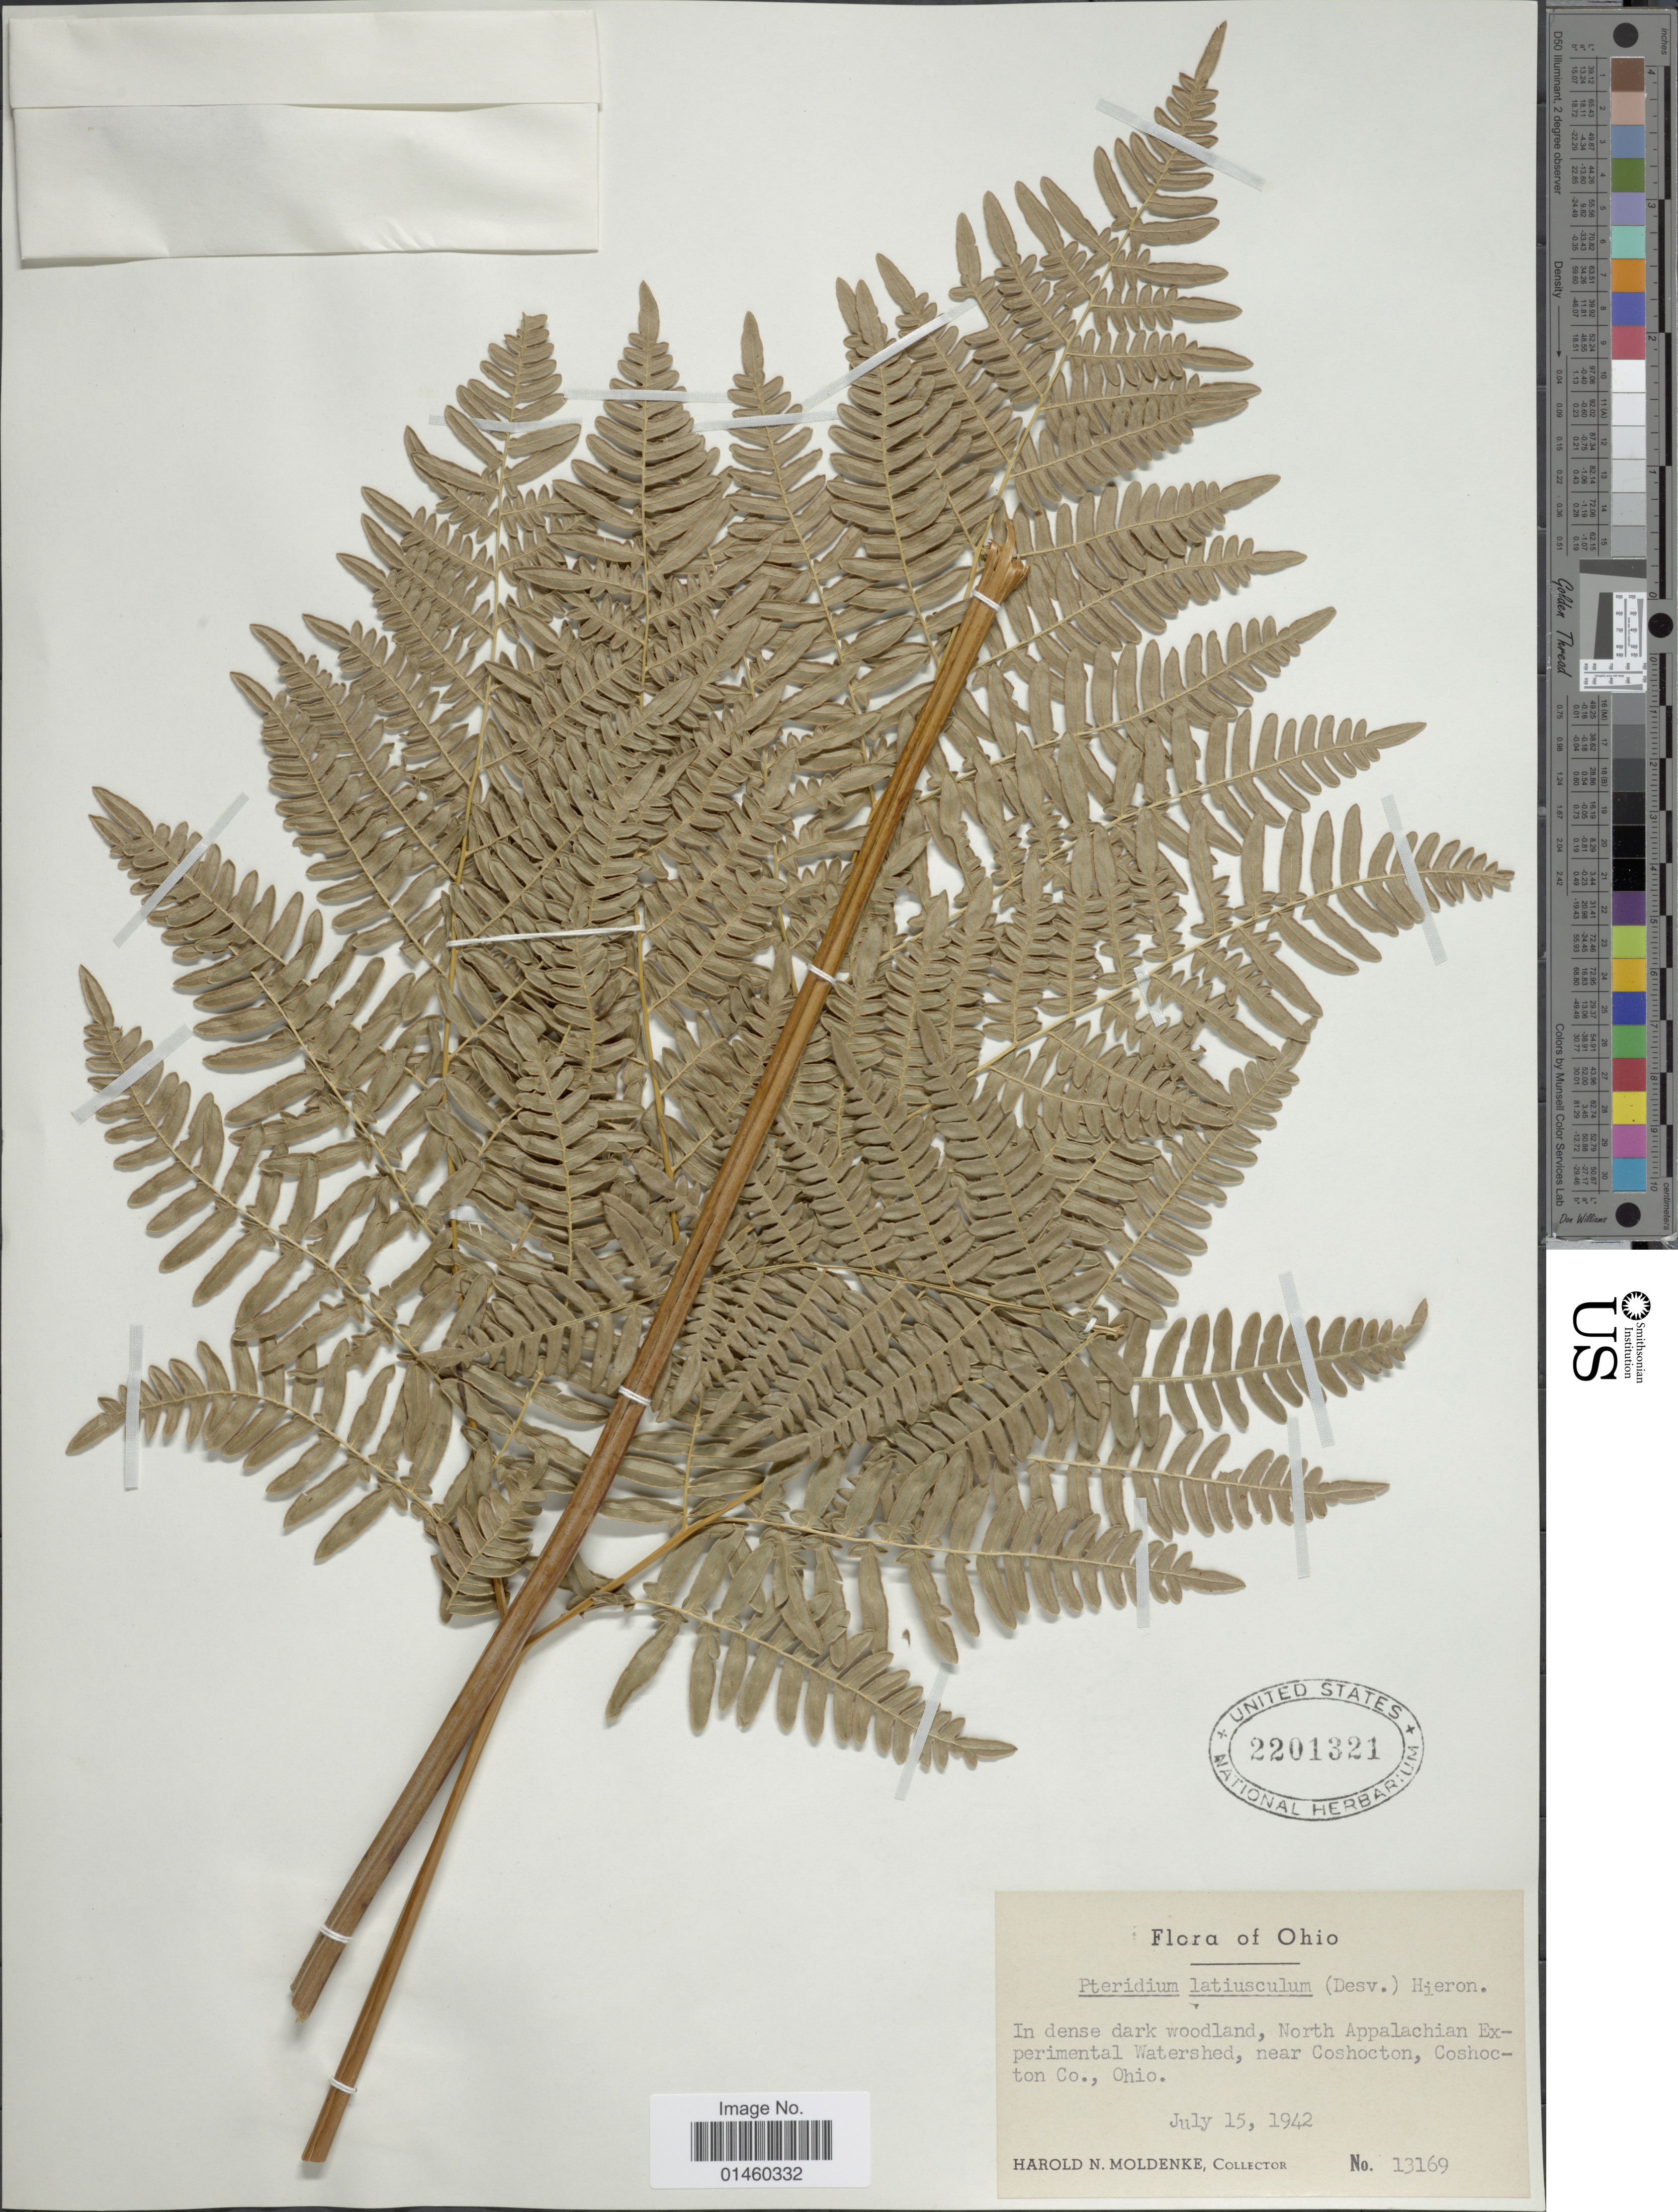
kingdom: Plantae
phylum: Tracheophyta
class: Polypodiopsida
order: Polypodiales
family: Dennstaedtiaceae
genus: Pteridium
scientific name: Pteridium aquilinum var. latiusculum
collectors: H. N. Moldenke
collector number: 13169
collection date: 1942-07-15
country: United States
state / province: Ohio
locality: In dense dark woodland, North Appalachian Experimental Watershed, near Coshocton, Coschocton Co., Ohio.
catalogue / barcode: US 2201321